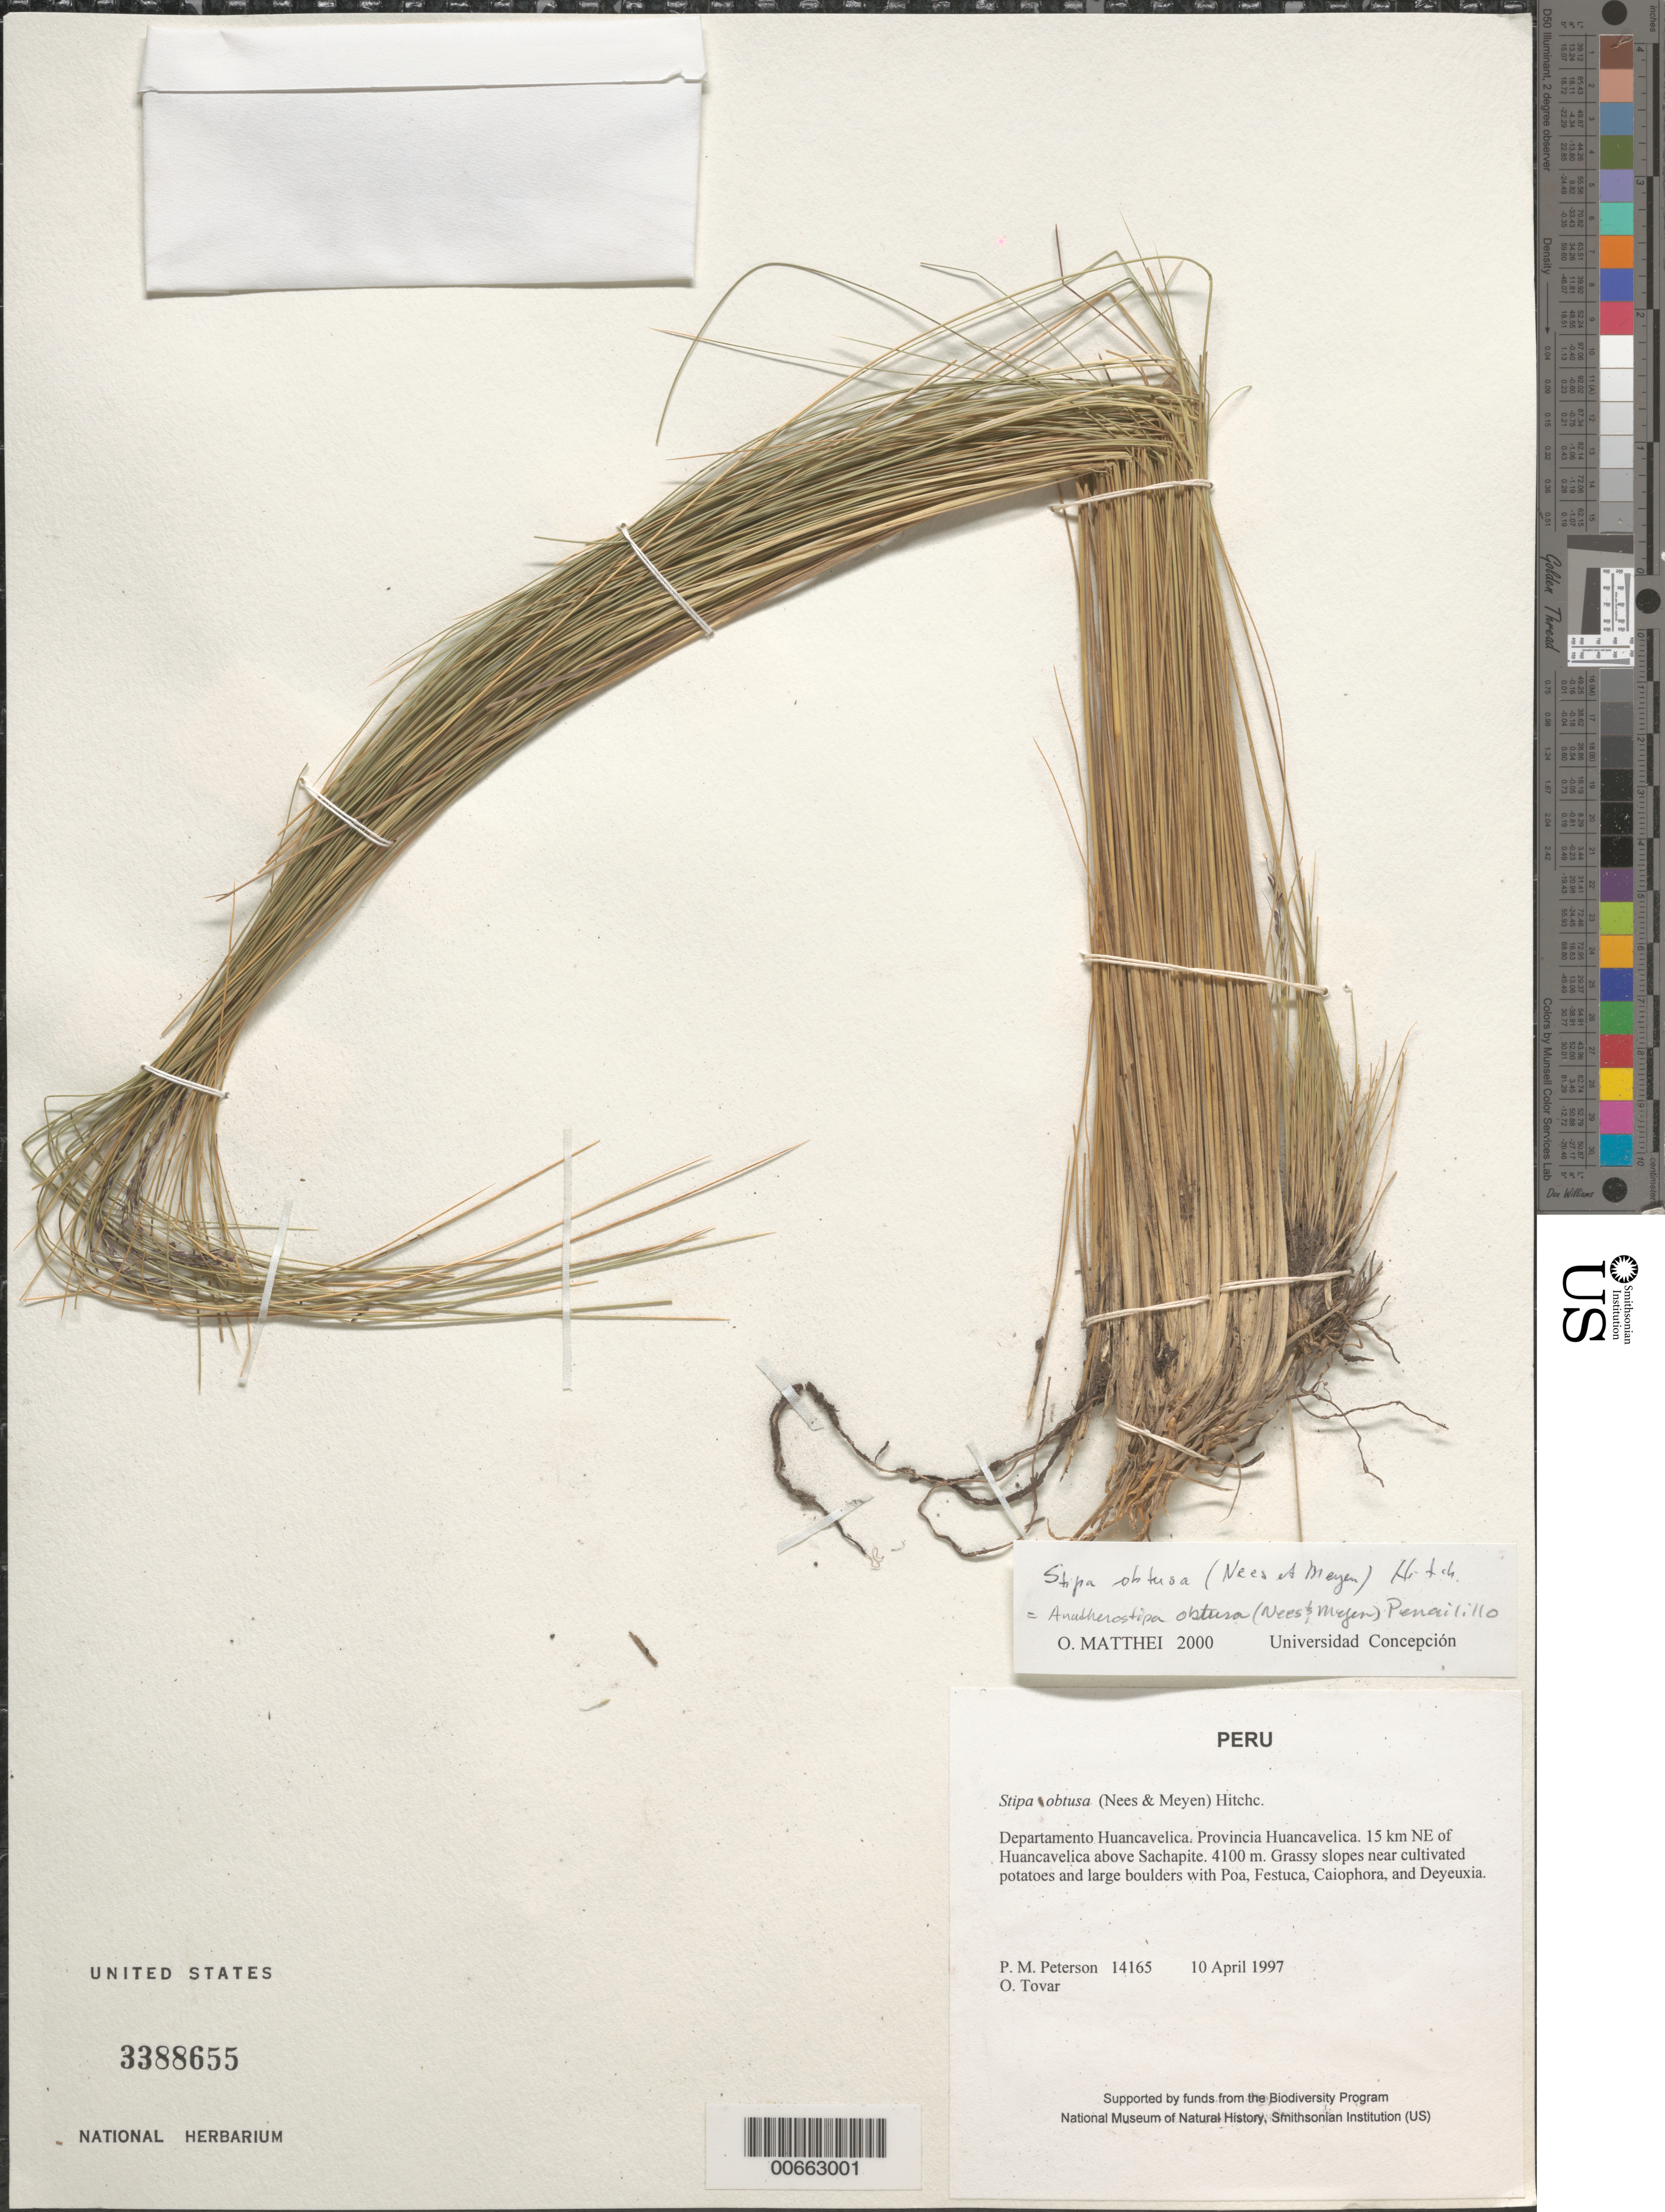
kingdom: Plantae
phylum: Tracheophyta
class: Liliopsida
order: Poales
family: Poaceae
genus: Anatherostipa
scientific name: Anatherostipa obtusa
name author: (Nees & Meyen) Peñailillo B.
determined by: Matthei, O. R.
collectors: P. M. Peterson & Ó. Tovar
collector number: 14165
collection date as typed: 10 Apr 1997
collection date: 1997-04-10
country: Peru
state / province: Huancavelica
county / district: Huancavelica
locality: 15 km NE of Huancavelica above Sachapite.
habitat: Grassy slopes near cultivated potatoes and large boulders with Poa, Festuca, Caiophora, and Deyeuxia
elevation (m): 4100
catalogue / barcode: US 3388655